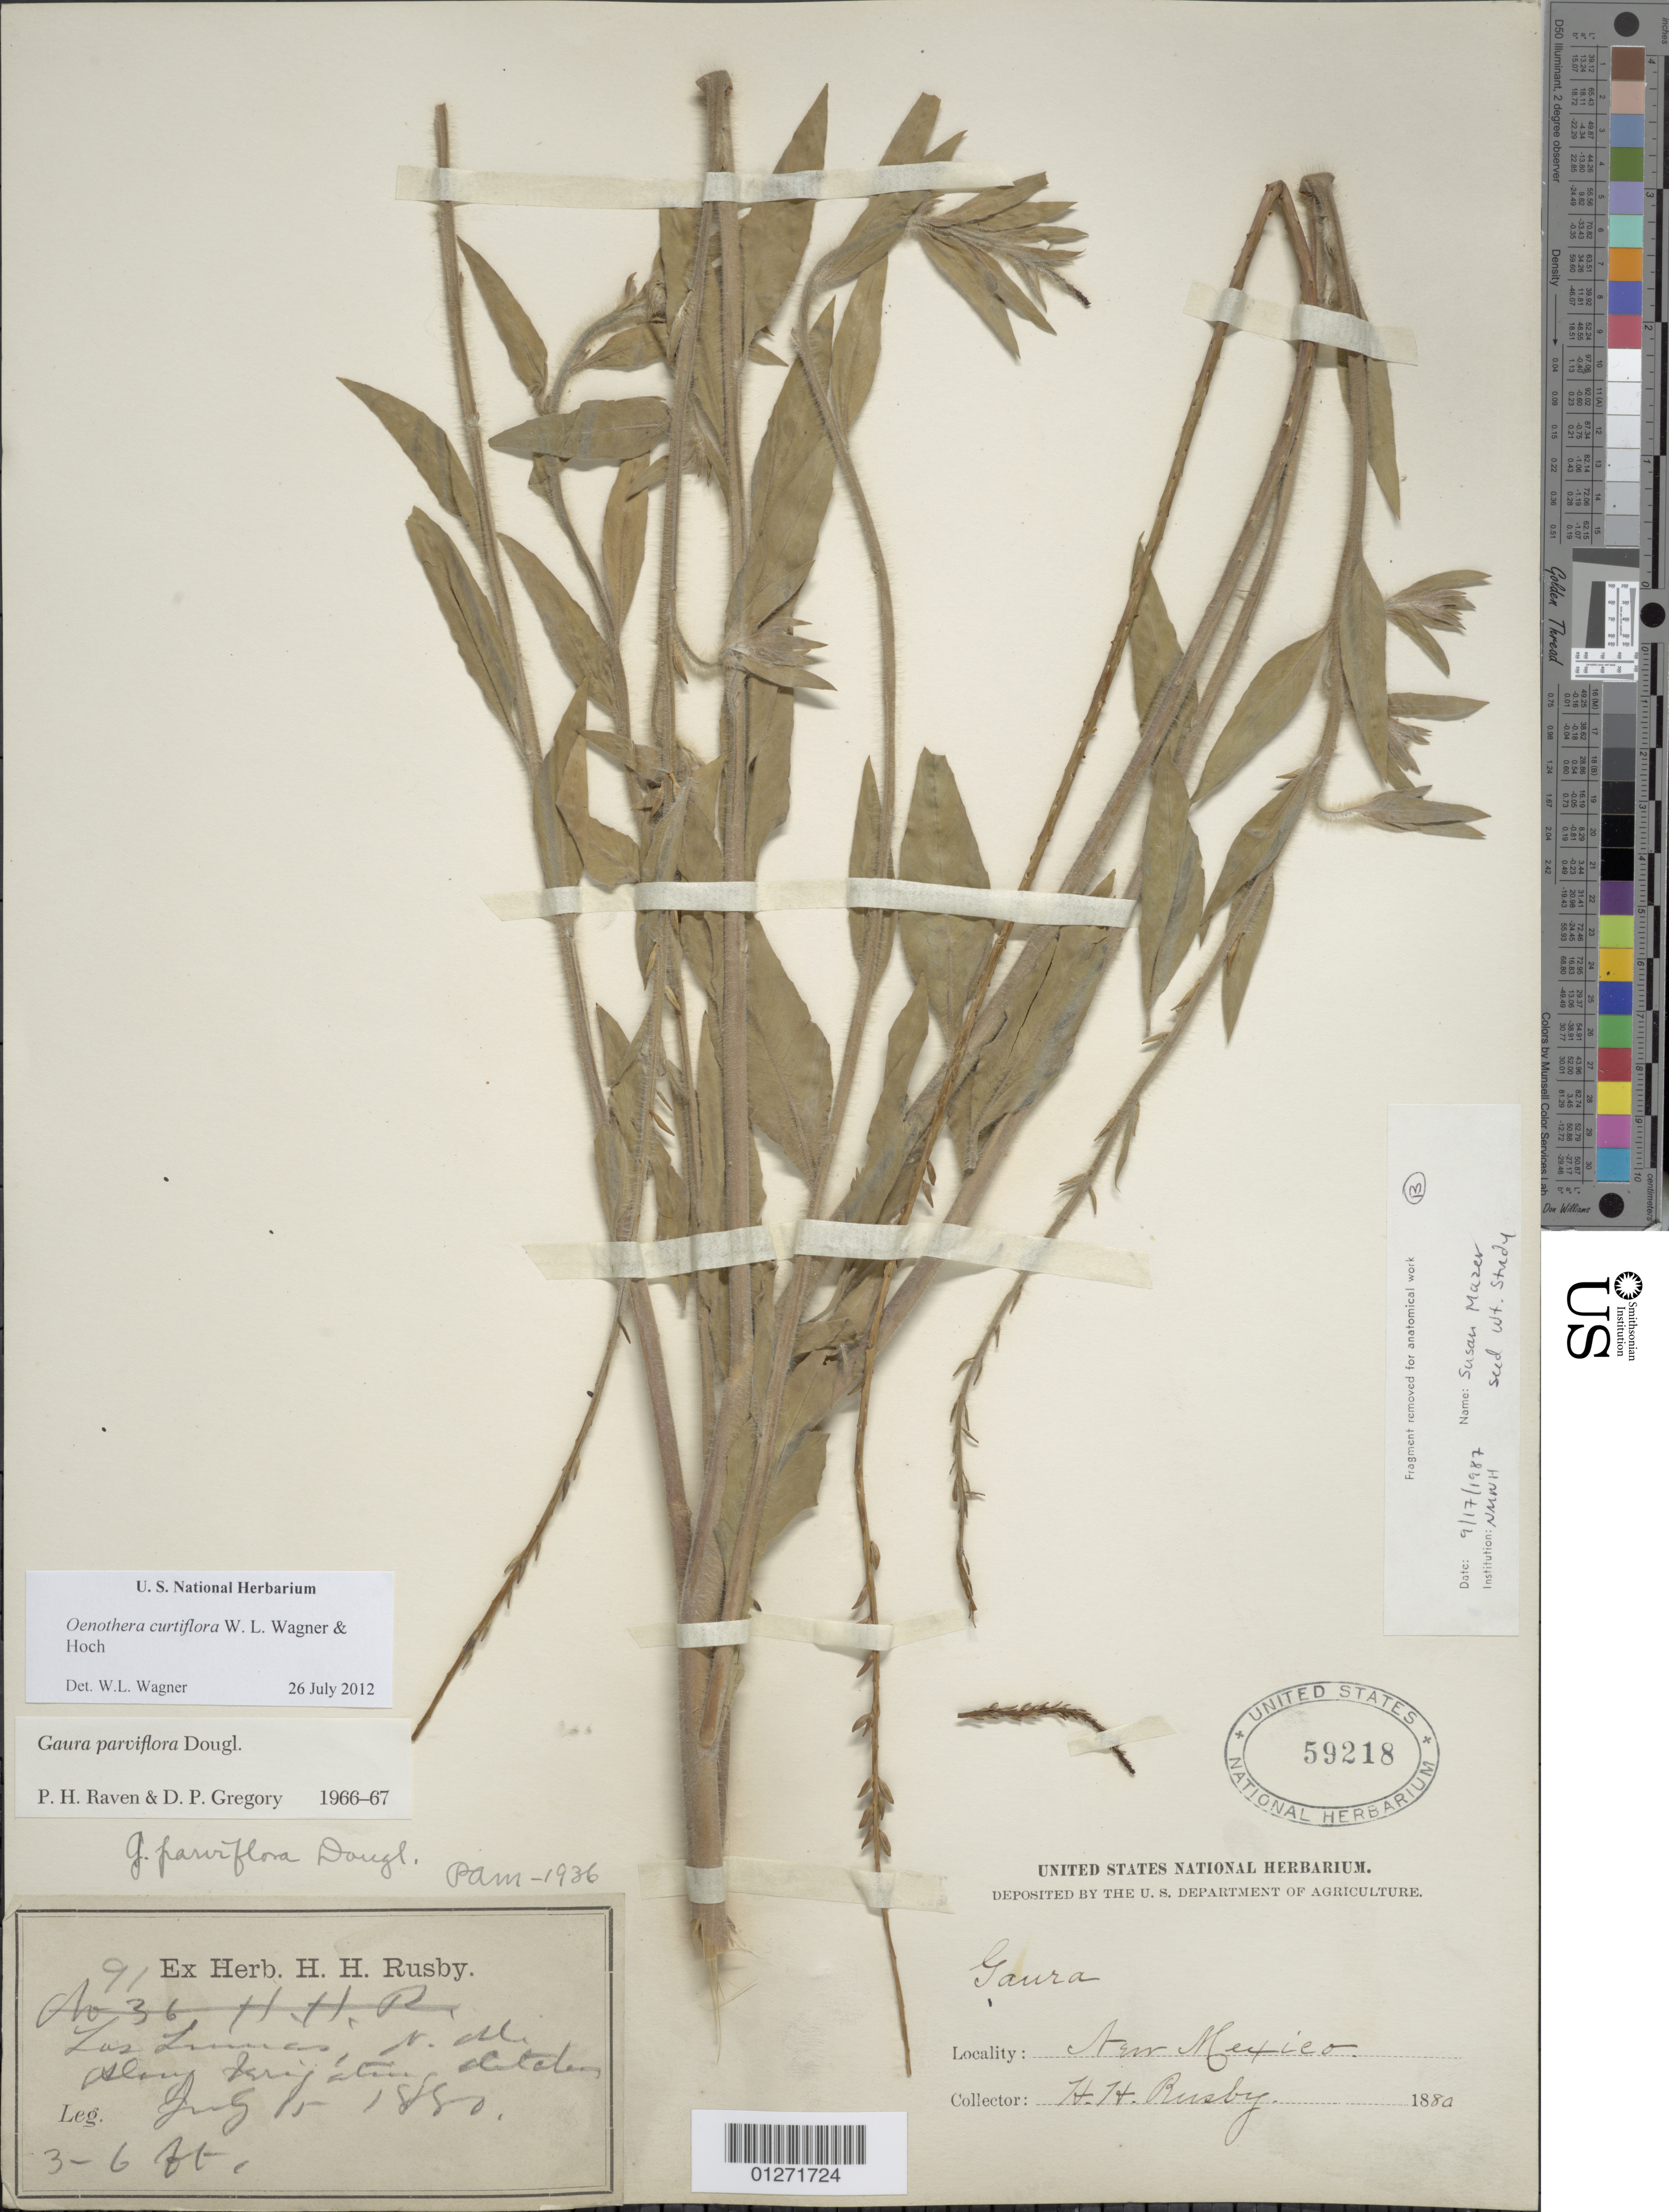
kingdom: Plantae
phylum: Tracheophyta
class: Magnoliopsida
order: Myrtales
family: Onagraceae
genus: Oenothera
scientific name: Oenothera curtiflora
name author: W.L. Wagner & Hoch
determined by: Wagner, W. L., (BOT), Smithsonian Institution - National Museum of Natural History (UNITED STATES)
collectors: H. H. Rusby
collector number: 91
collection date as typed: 15 Jul 1880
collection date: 1880-07-15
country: United States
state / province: New Mexico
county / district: Valencia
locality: Los Lunas.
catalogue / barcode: US 59218